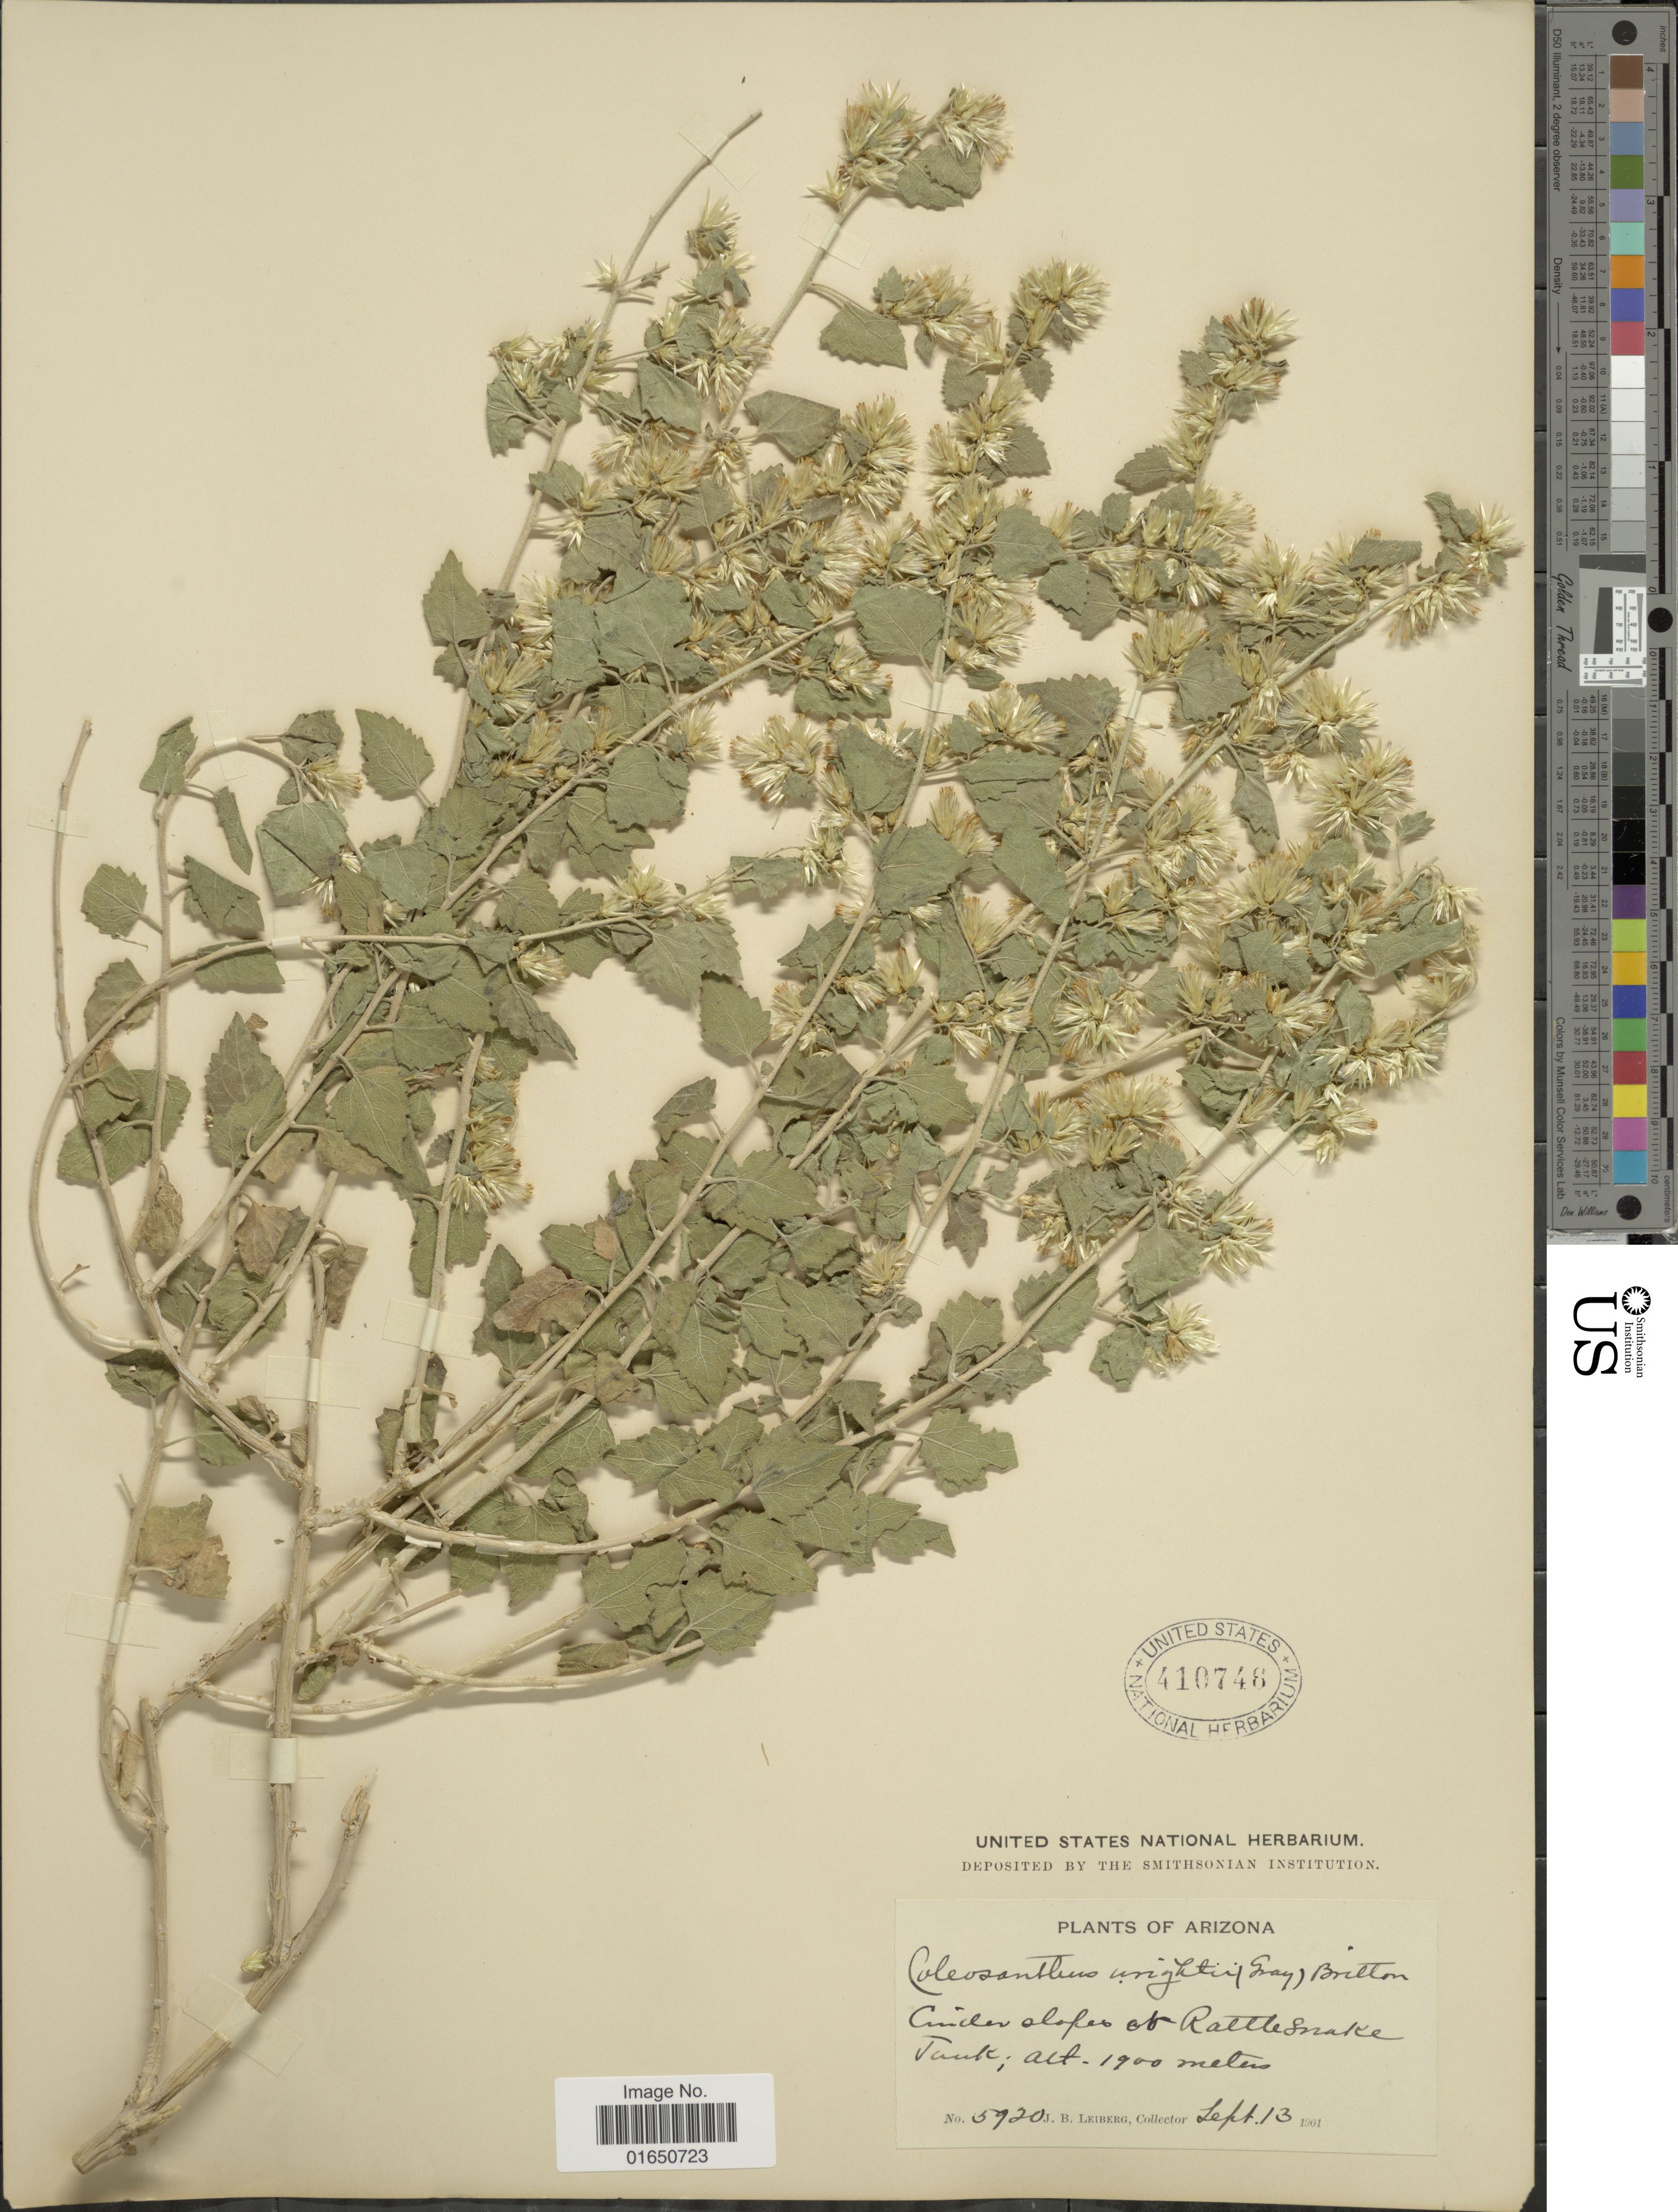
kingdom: Plantae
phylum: Tracheophyta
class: Magnoliopsida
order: Asterales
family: Asteraceae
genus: Brickellia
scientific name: Brickellia californica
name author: (Torr. & A. Gray) A. Gray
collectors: J. B. Leiberg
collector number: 5920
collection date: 1901-09-13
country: United States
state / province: Arizona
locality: Cinder slopes of Rattlesnake Tank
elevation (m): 1900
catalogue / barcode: US 410748